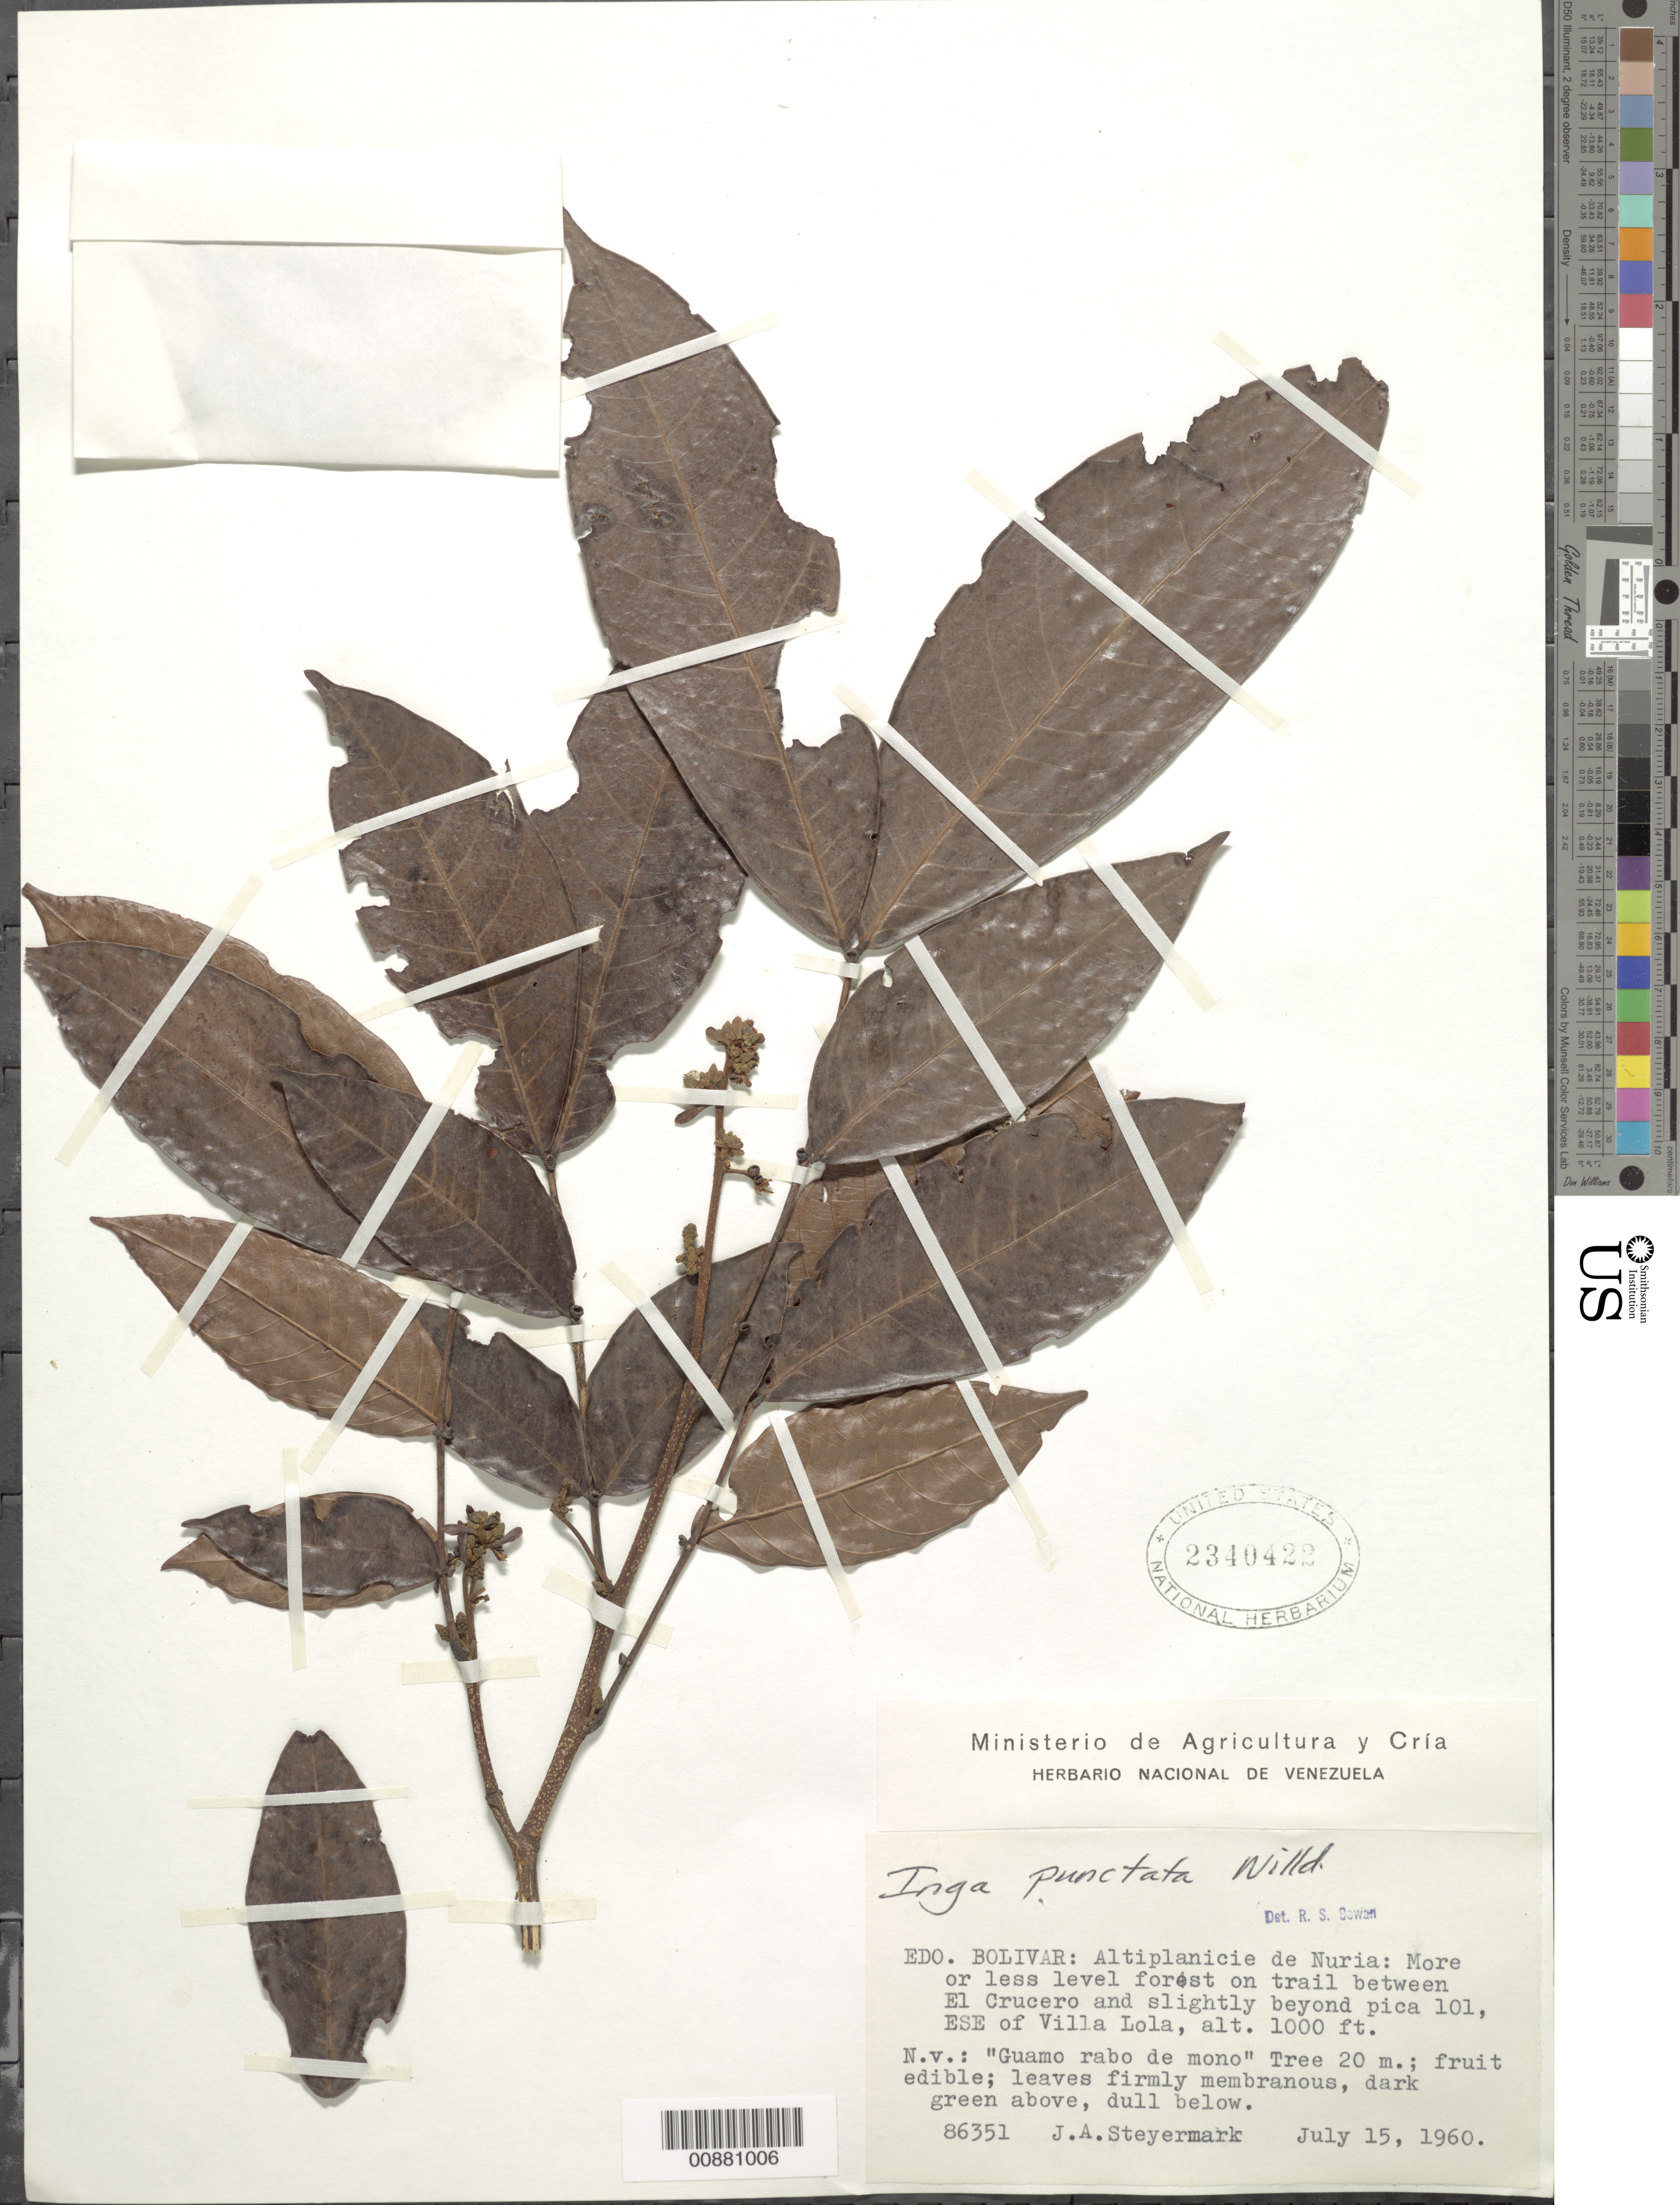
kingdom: Plantae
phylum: Tracheophyta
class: Magnoliopsida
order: Fabales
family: Fabaceae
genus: Inga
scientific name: Inga punctata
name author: Willd.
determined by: Cowan, R. S.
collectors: J. Steyermark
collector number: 86351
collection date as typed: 15-Jul-60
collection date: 1960-07-15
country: Venezuela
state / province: Bolívar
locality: Altiplanicie de Nuria, trail between El Cruzero and pk 101, ESE of Villa Lola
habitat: More or less level forest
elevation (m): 305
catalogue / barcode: US 2340422